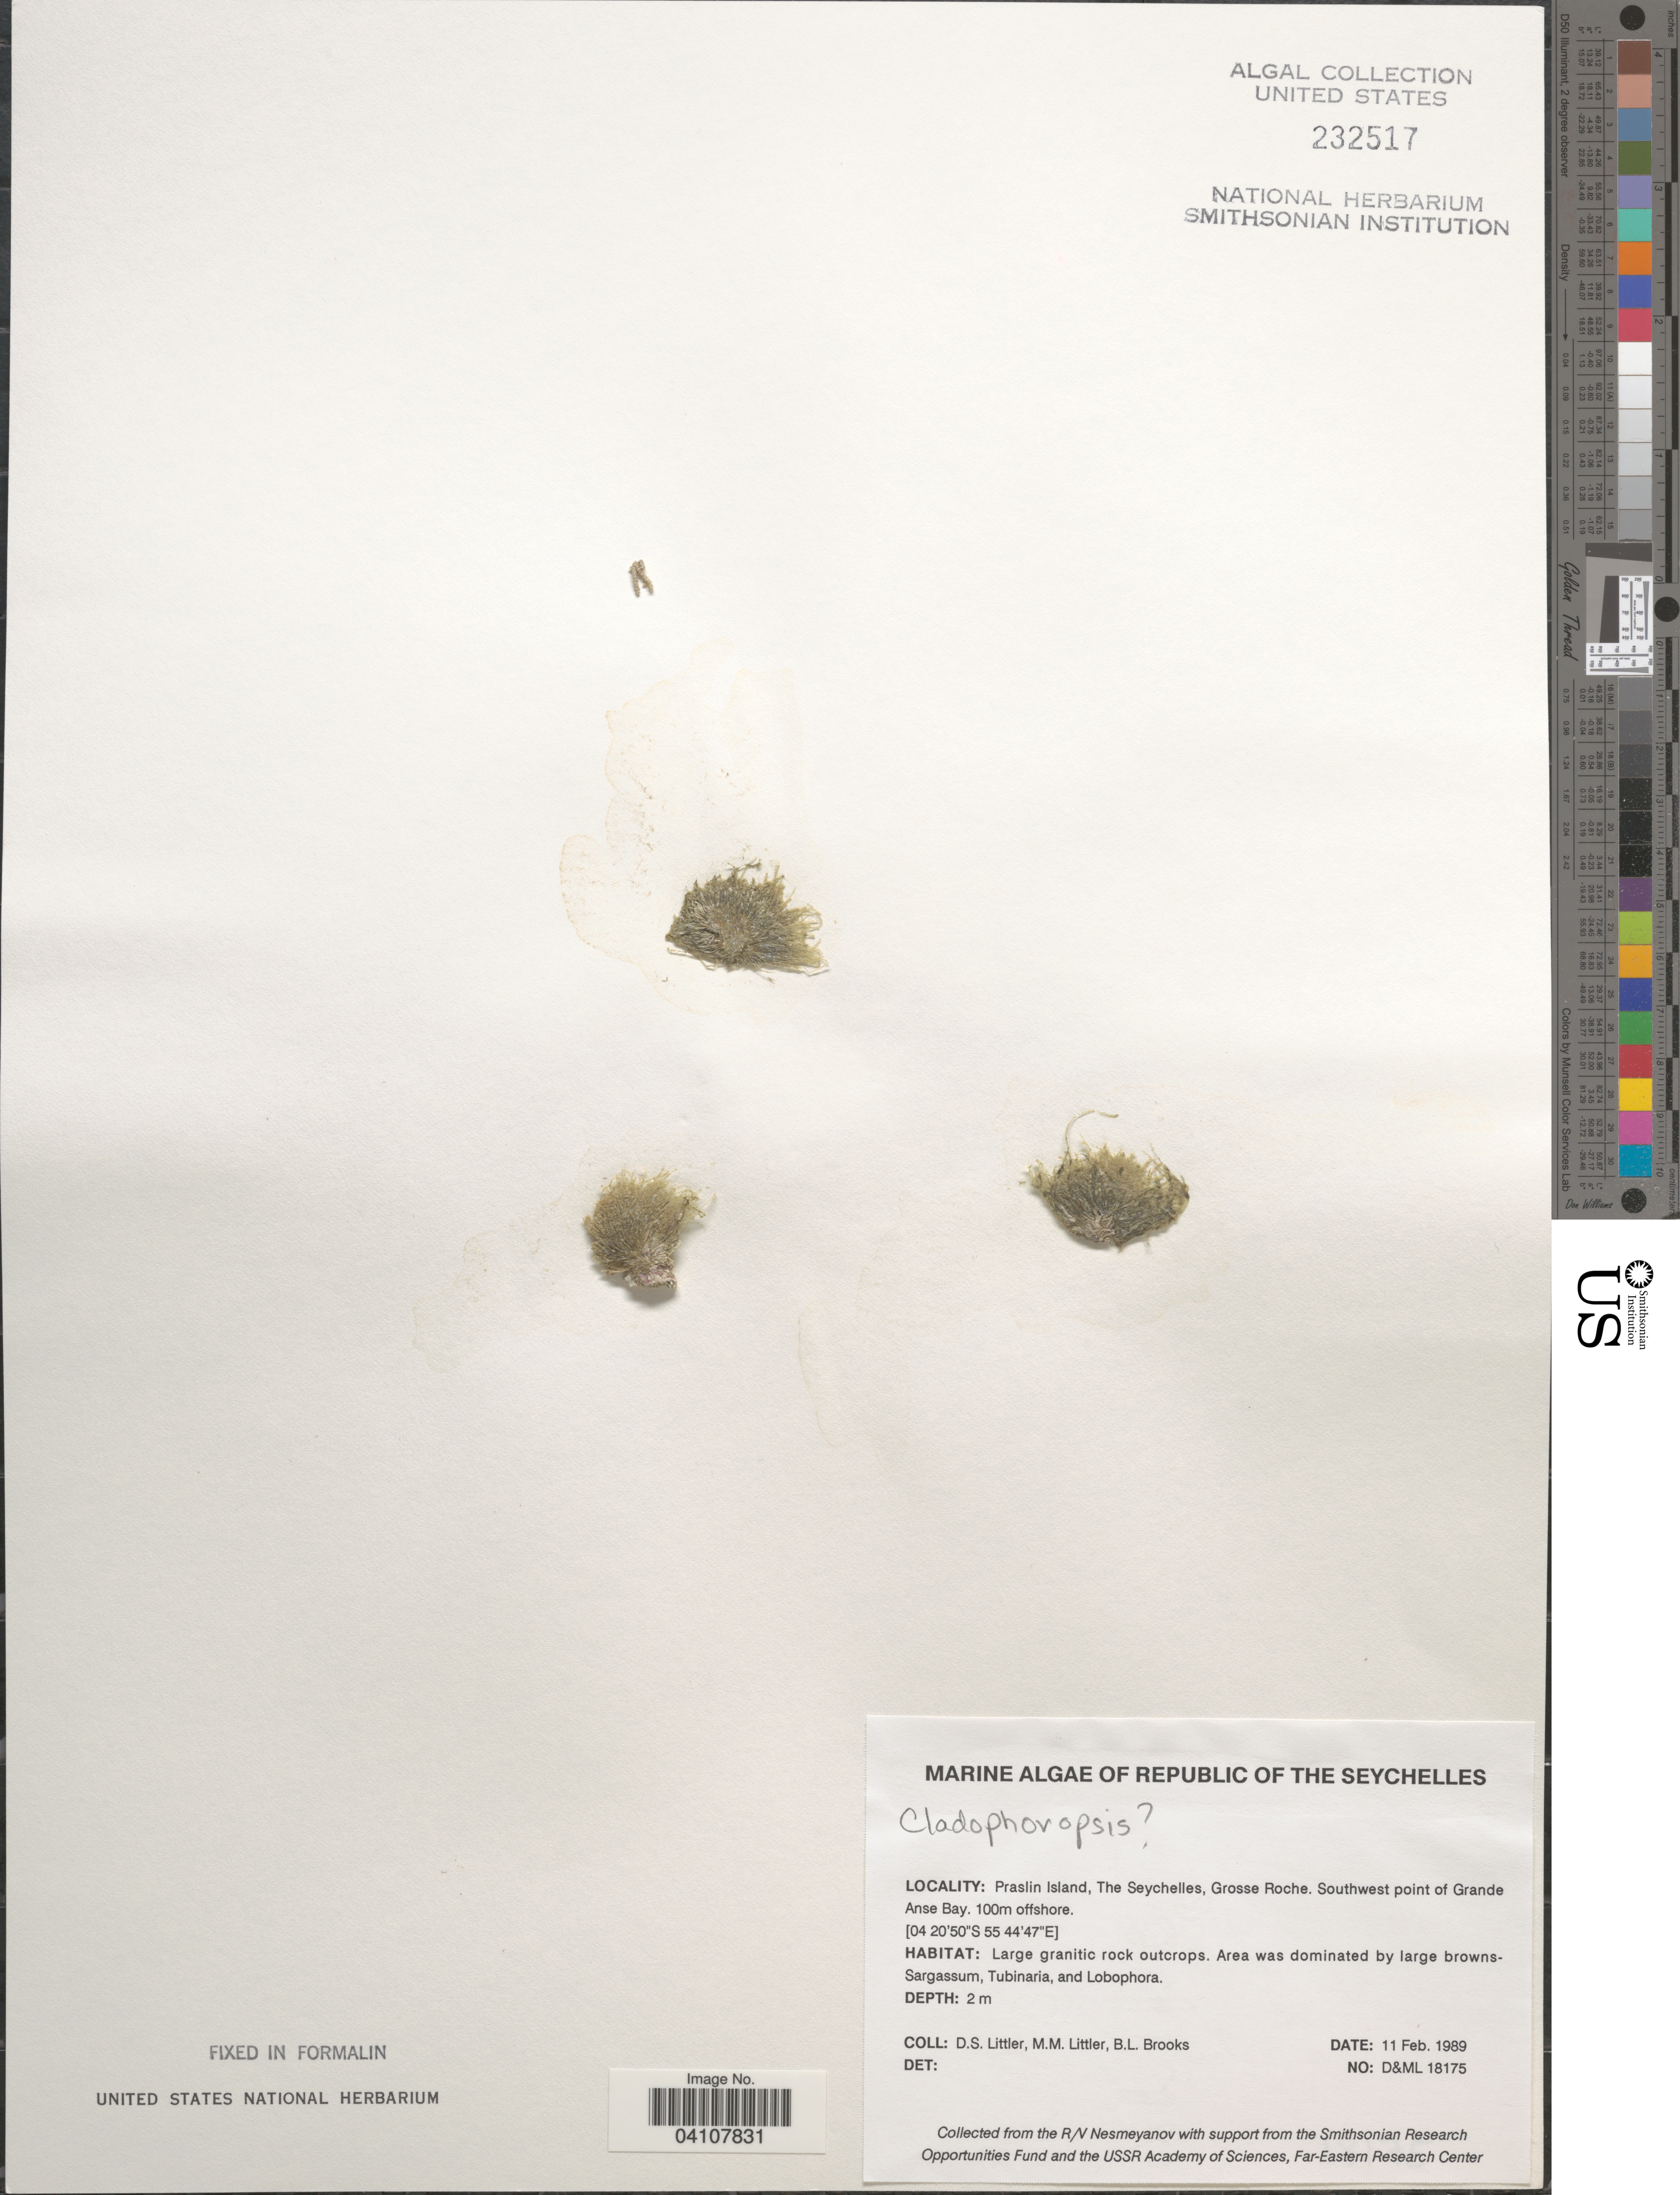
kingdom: Plantae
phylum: Chlorophyta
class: Ulvophyceae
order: Siphonocladales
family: Boodleaceae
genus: Cladophoropsis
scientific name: Cladophoropsis sp.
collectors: D. S. Littler & B. Brooks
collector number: D&ML18175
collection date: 1989-02-11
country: Seychelles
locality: Republic of the Seychelles. Praslin Island, Grosse Roche. Southwest point of Grande Anse Bay. 100m offshore.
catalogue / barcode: US 232517